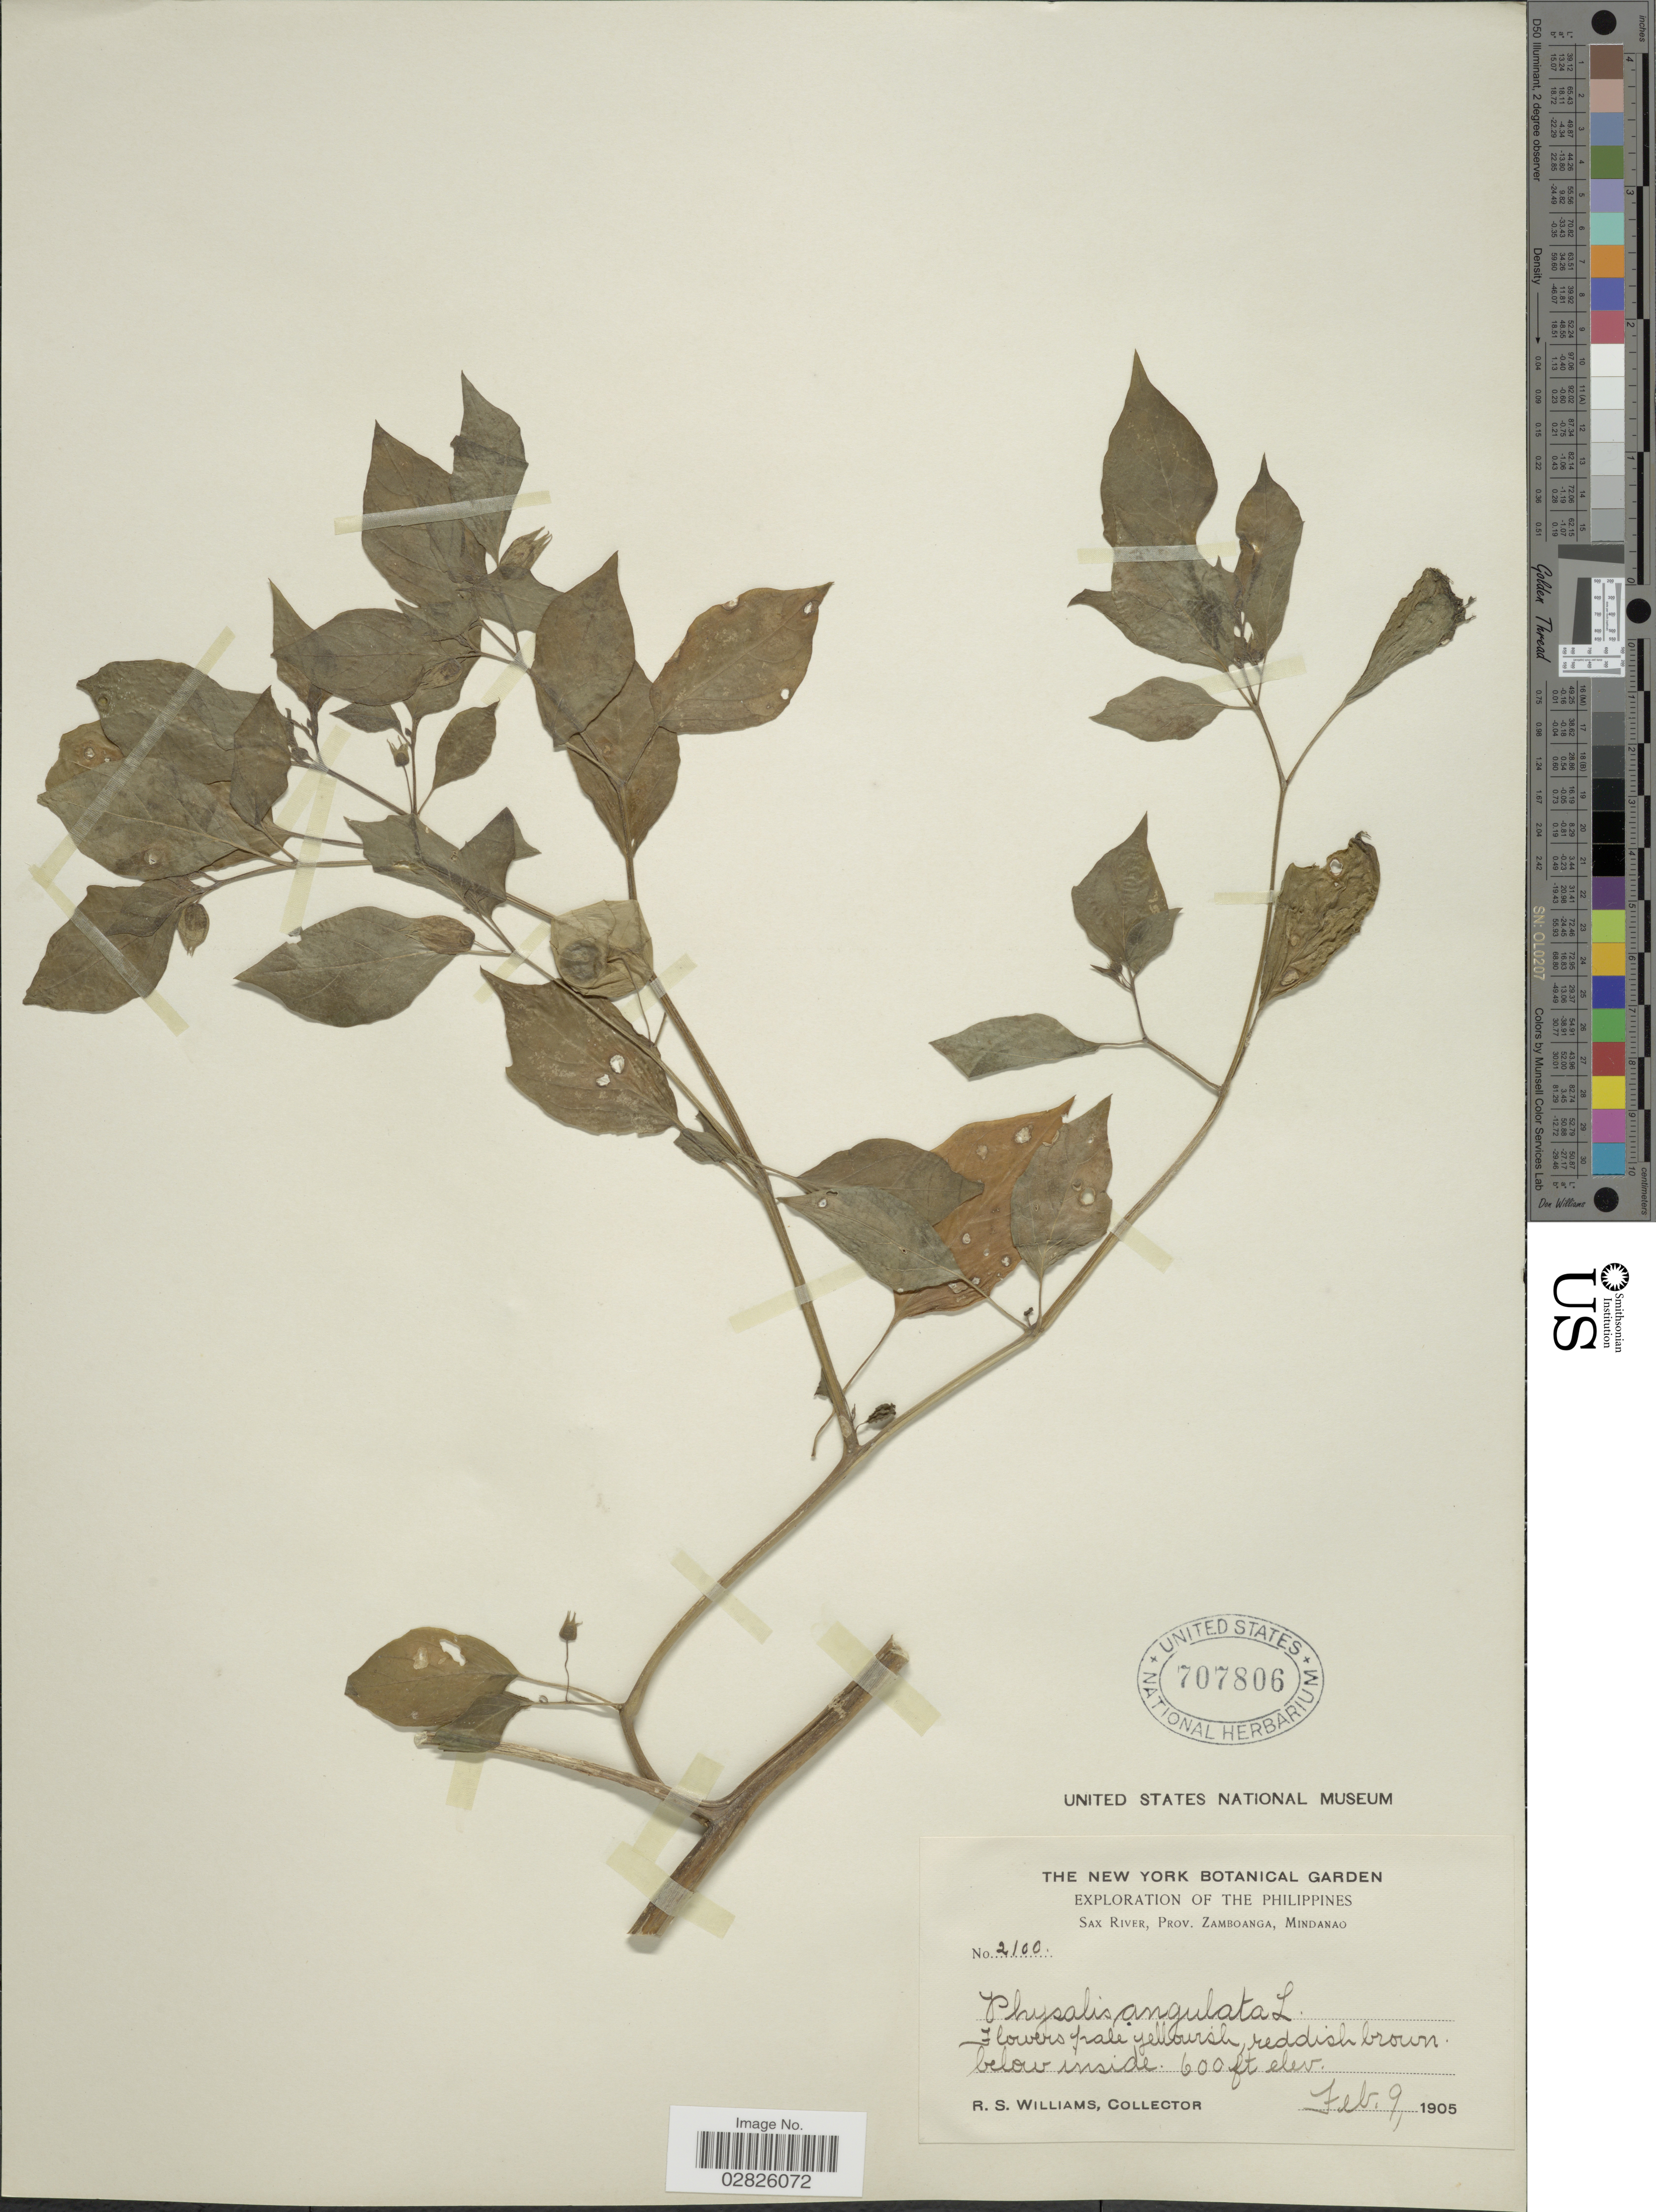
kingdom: Plantae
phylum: Tracheophyta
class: Magnoliopsida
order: Solanales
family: Solanaceae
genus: Physalis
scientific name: Physalis angulata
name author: L.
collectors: R. S. Williams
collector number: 2100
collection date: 1905-02-09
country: Philippines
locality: Sax River, Prov. Zamboanga, Mindanao.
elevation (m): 183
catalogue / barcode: US 707806